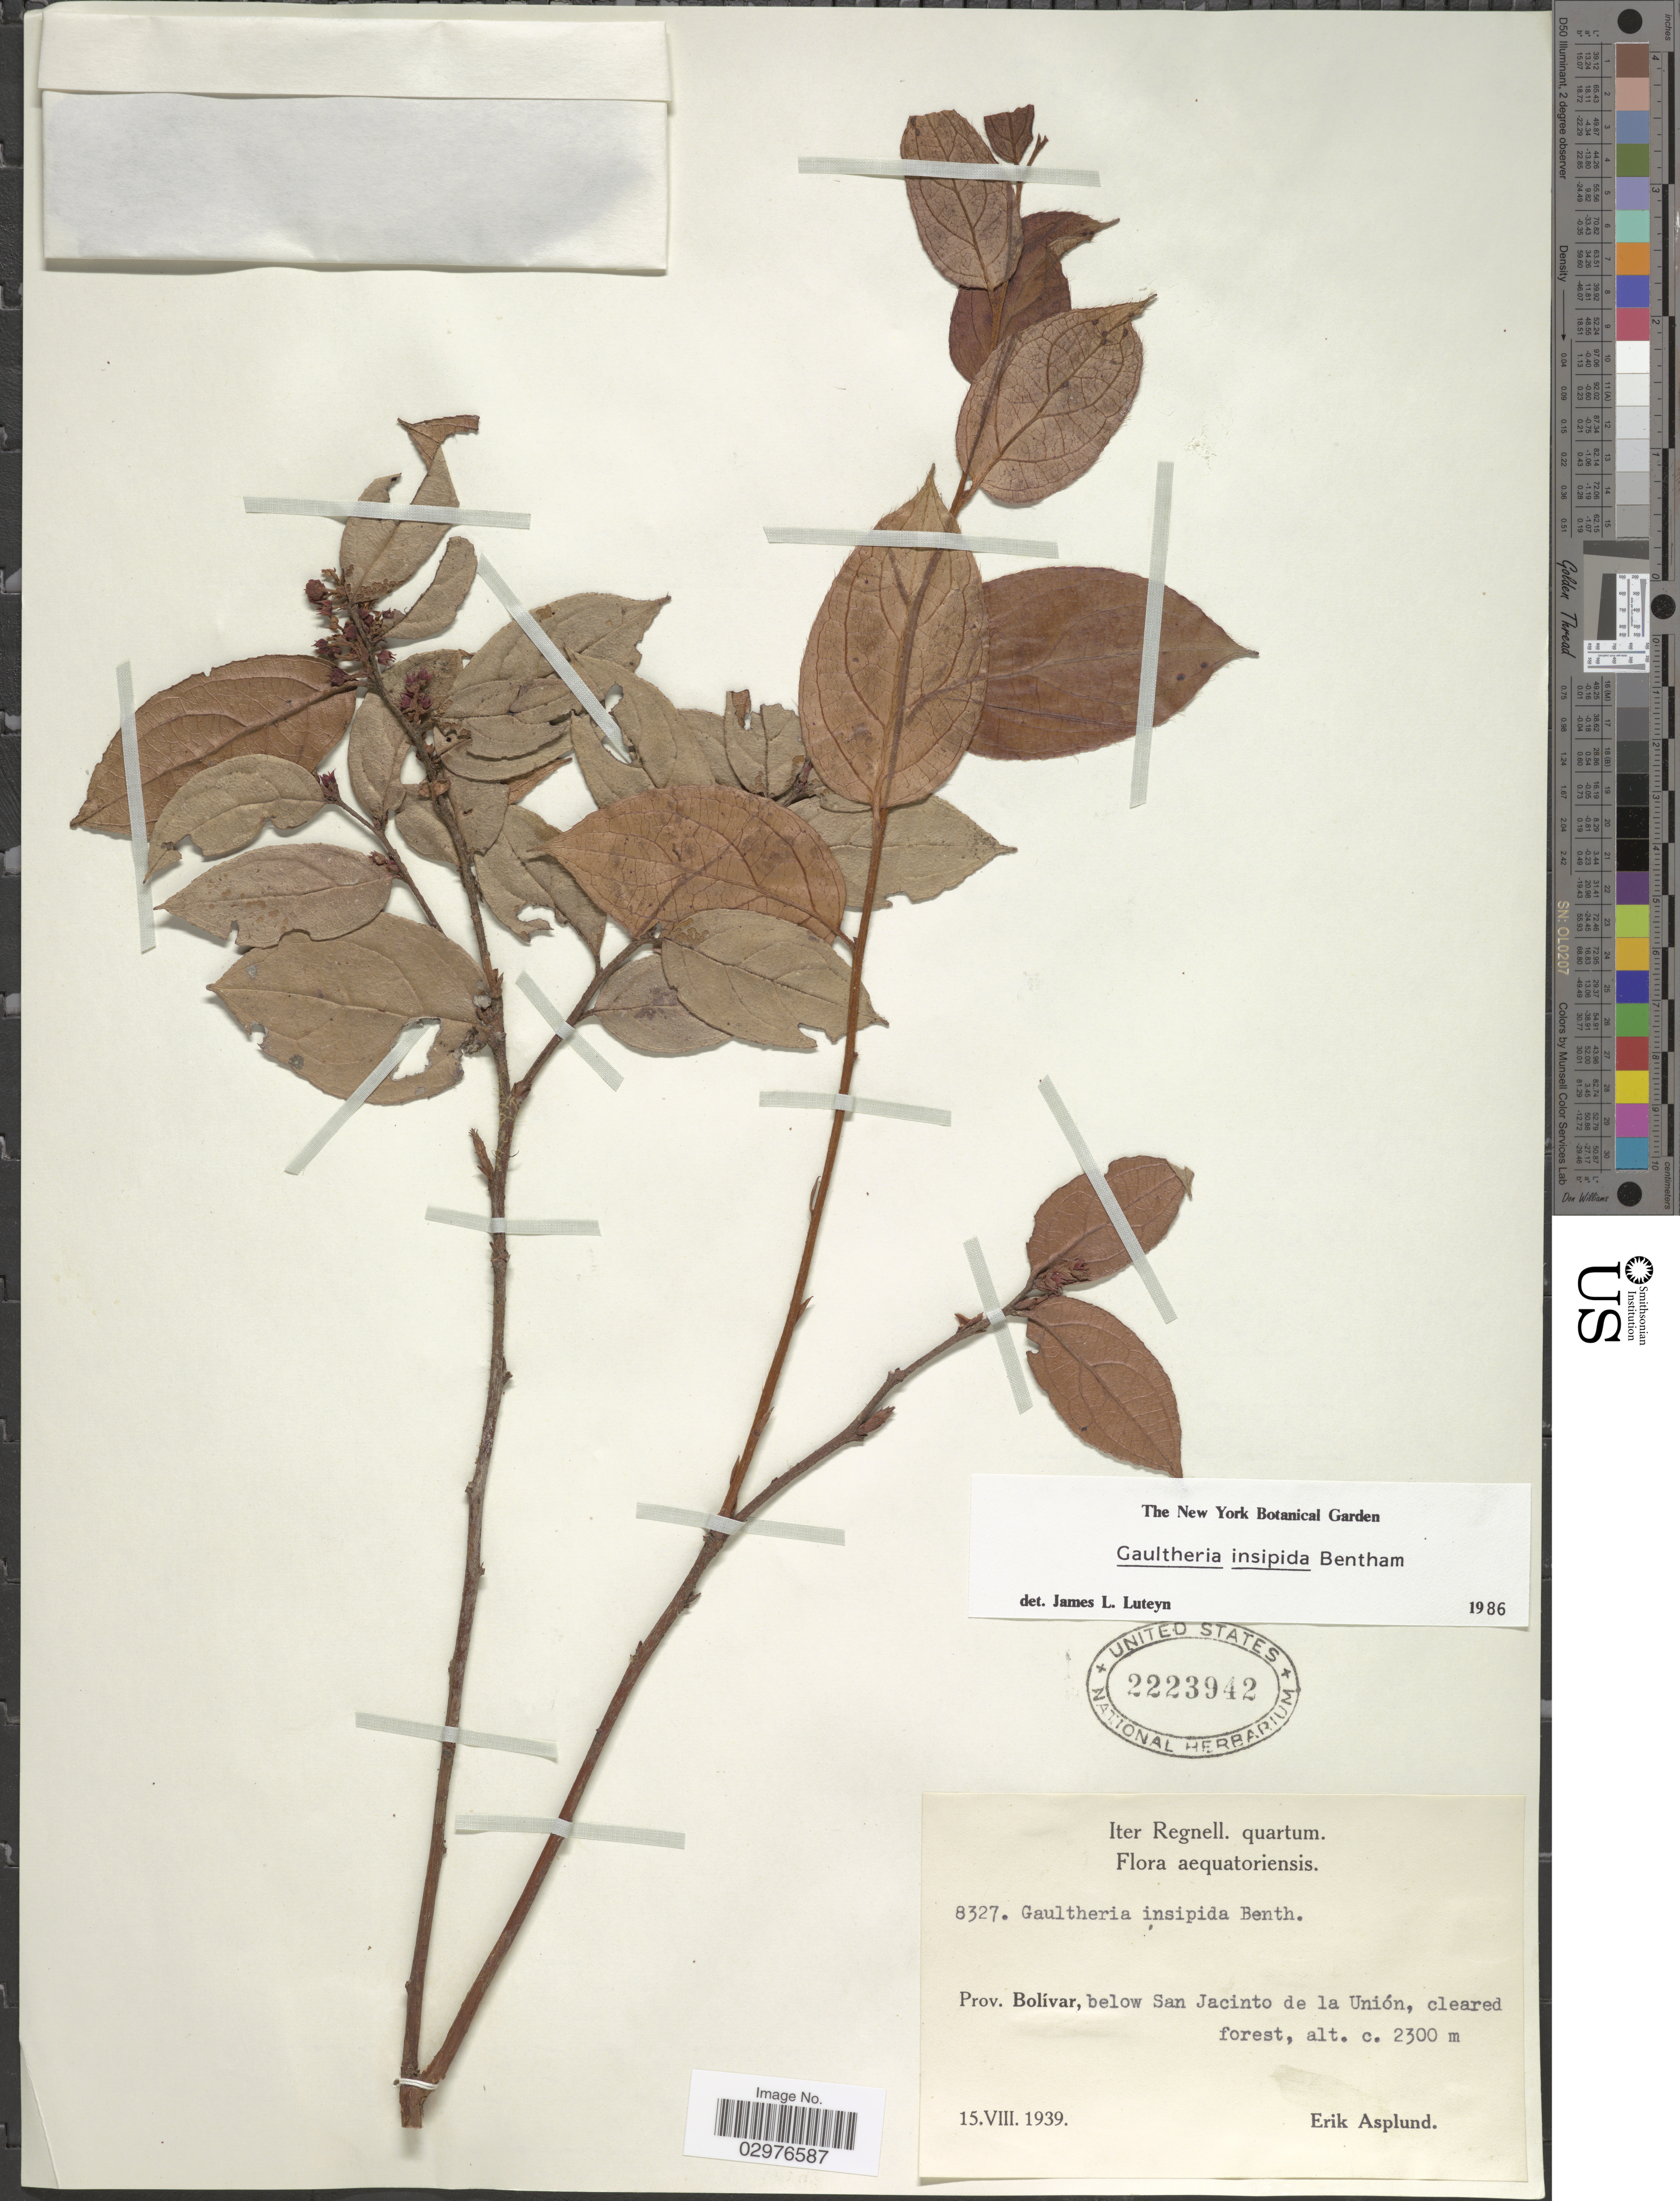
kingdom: Plantae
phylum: Tracheophyta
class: Magnoliopsida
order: Ericales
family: Ericaceae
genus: Gaultheria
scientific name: Gaultheria insipida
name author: Benth.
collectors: E. Asplund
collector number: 8327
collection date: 1939-08-15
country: Ecuador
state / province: Bolívar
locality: Below San Jacinto de la Unión.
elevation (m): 2300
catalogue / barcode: US 2223942